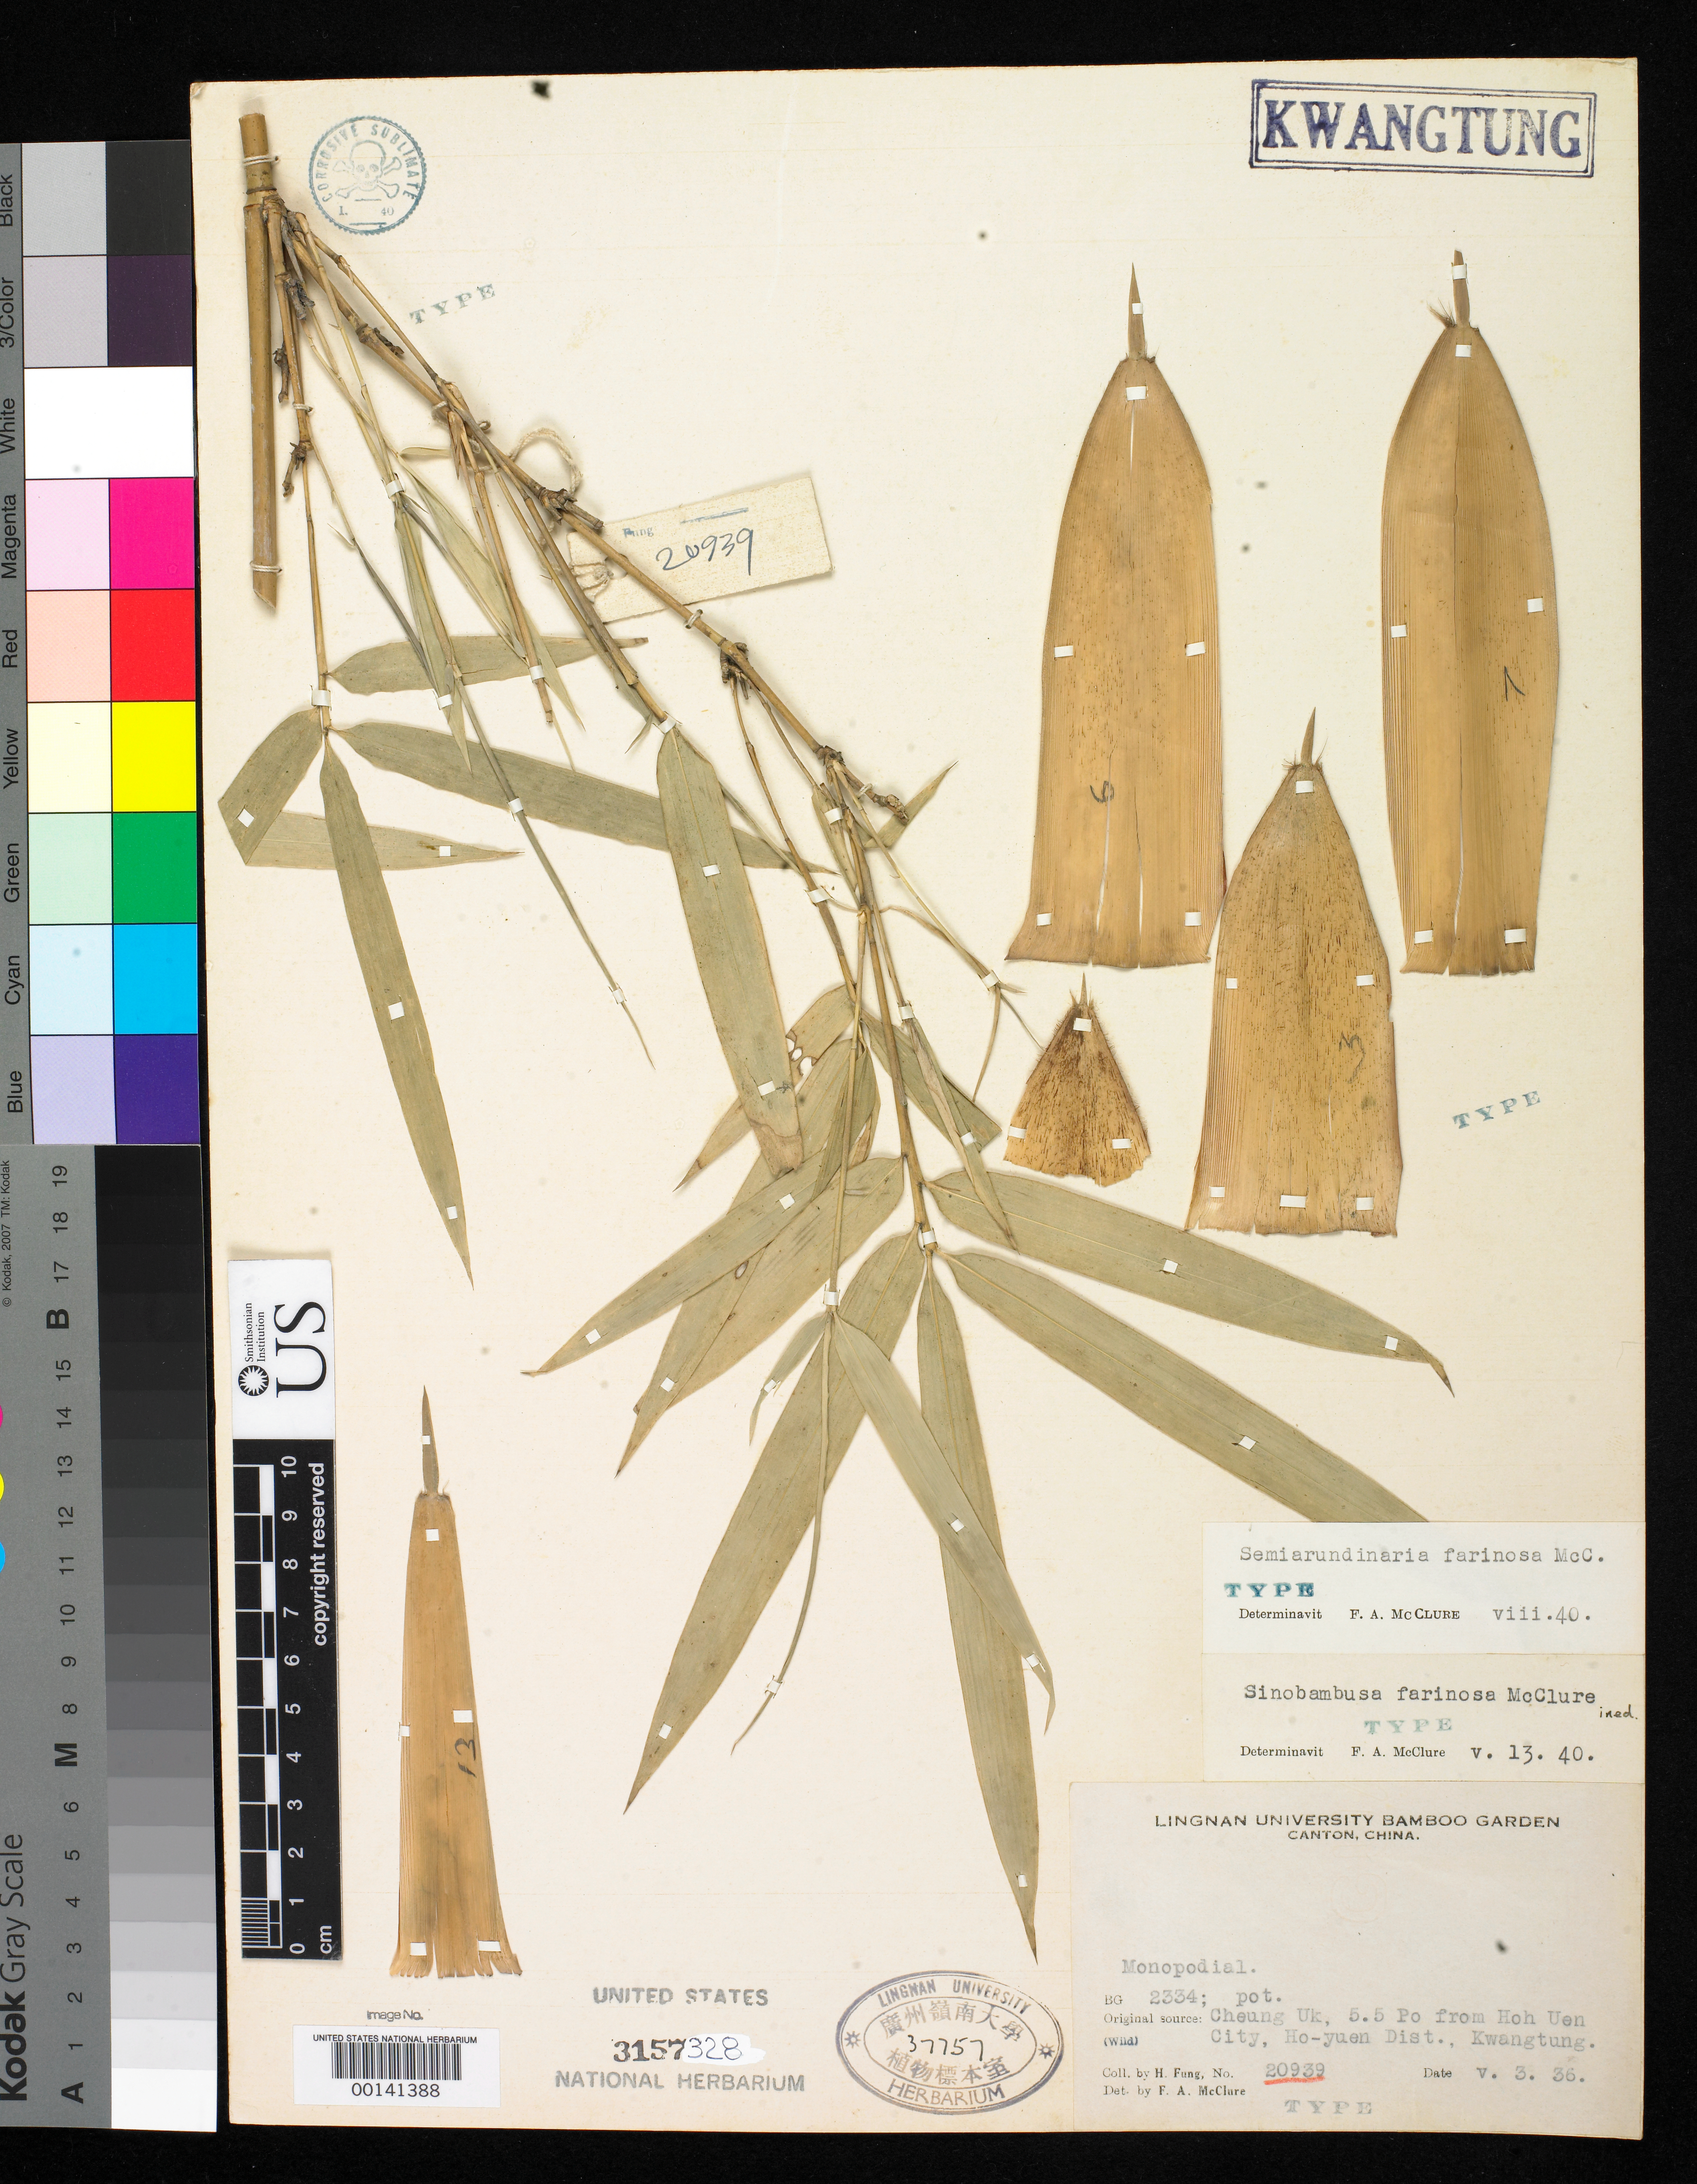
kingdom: Plantae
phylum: Tracheophyta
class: Liliopsida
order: Poales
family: Poaceae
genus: Semiarundinaria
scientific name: Semiarundinaria farinosa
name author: McClure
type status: Holotype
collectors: H. L. Fung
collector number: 20939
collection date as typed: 03 May 1936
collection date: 1936-05-03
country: China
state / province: Guangdong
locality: Ho-yuen Dist., Hoh Uen City, Cheung Uk.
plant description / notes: Permanently on loan to USNH; Specimen made from plant cultivated in Lingnan University Bamboo Garden, Canton, China, BG 2334. Original source: Cheung Uk, 5.5 Po from Hoh Uen City, Ho-yuen Dist., Kwangtun. Lingnan Univ. # 37757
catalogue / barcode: US 3157328